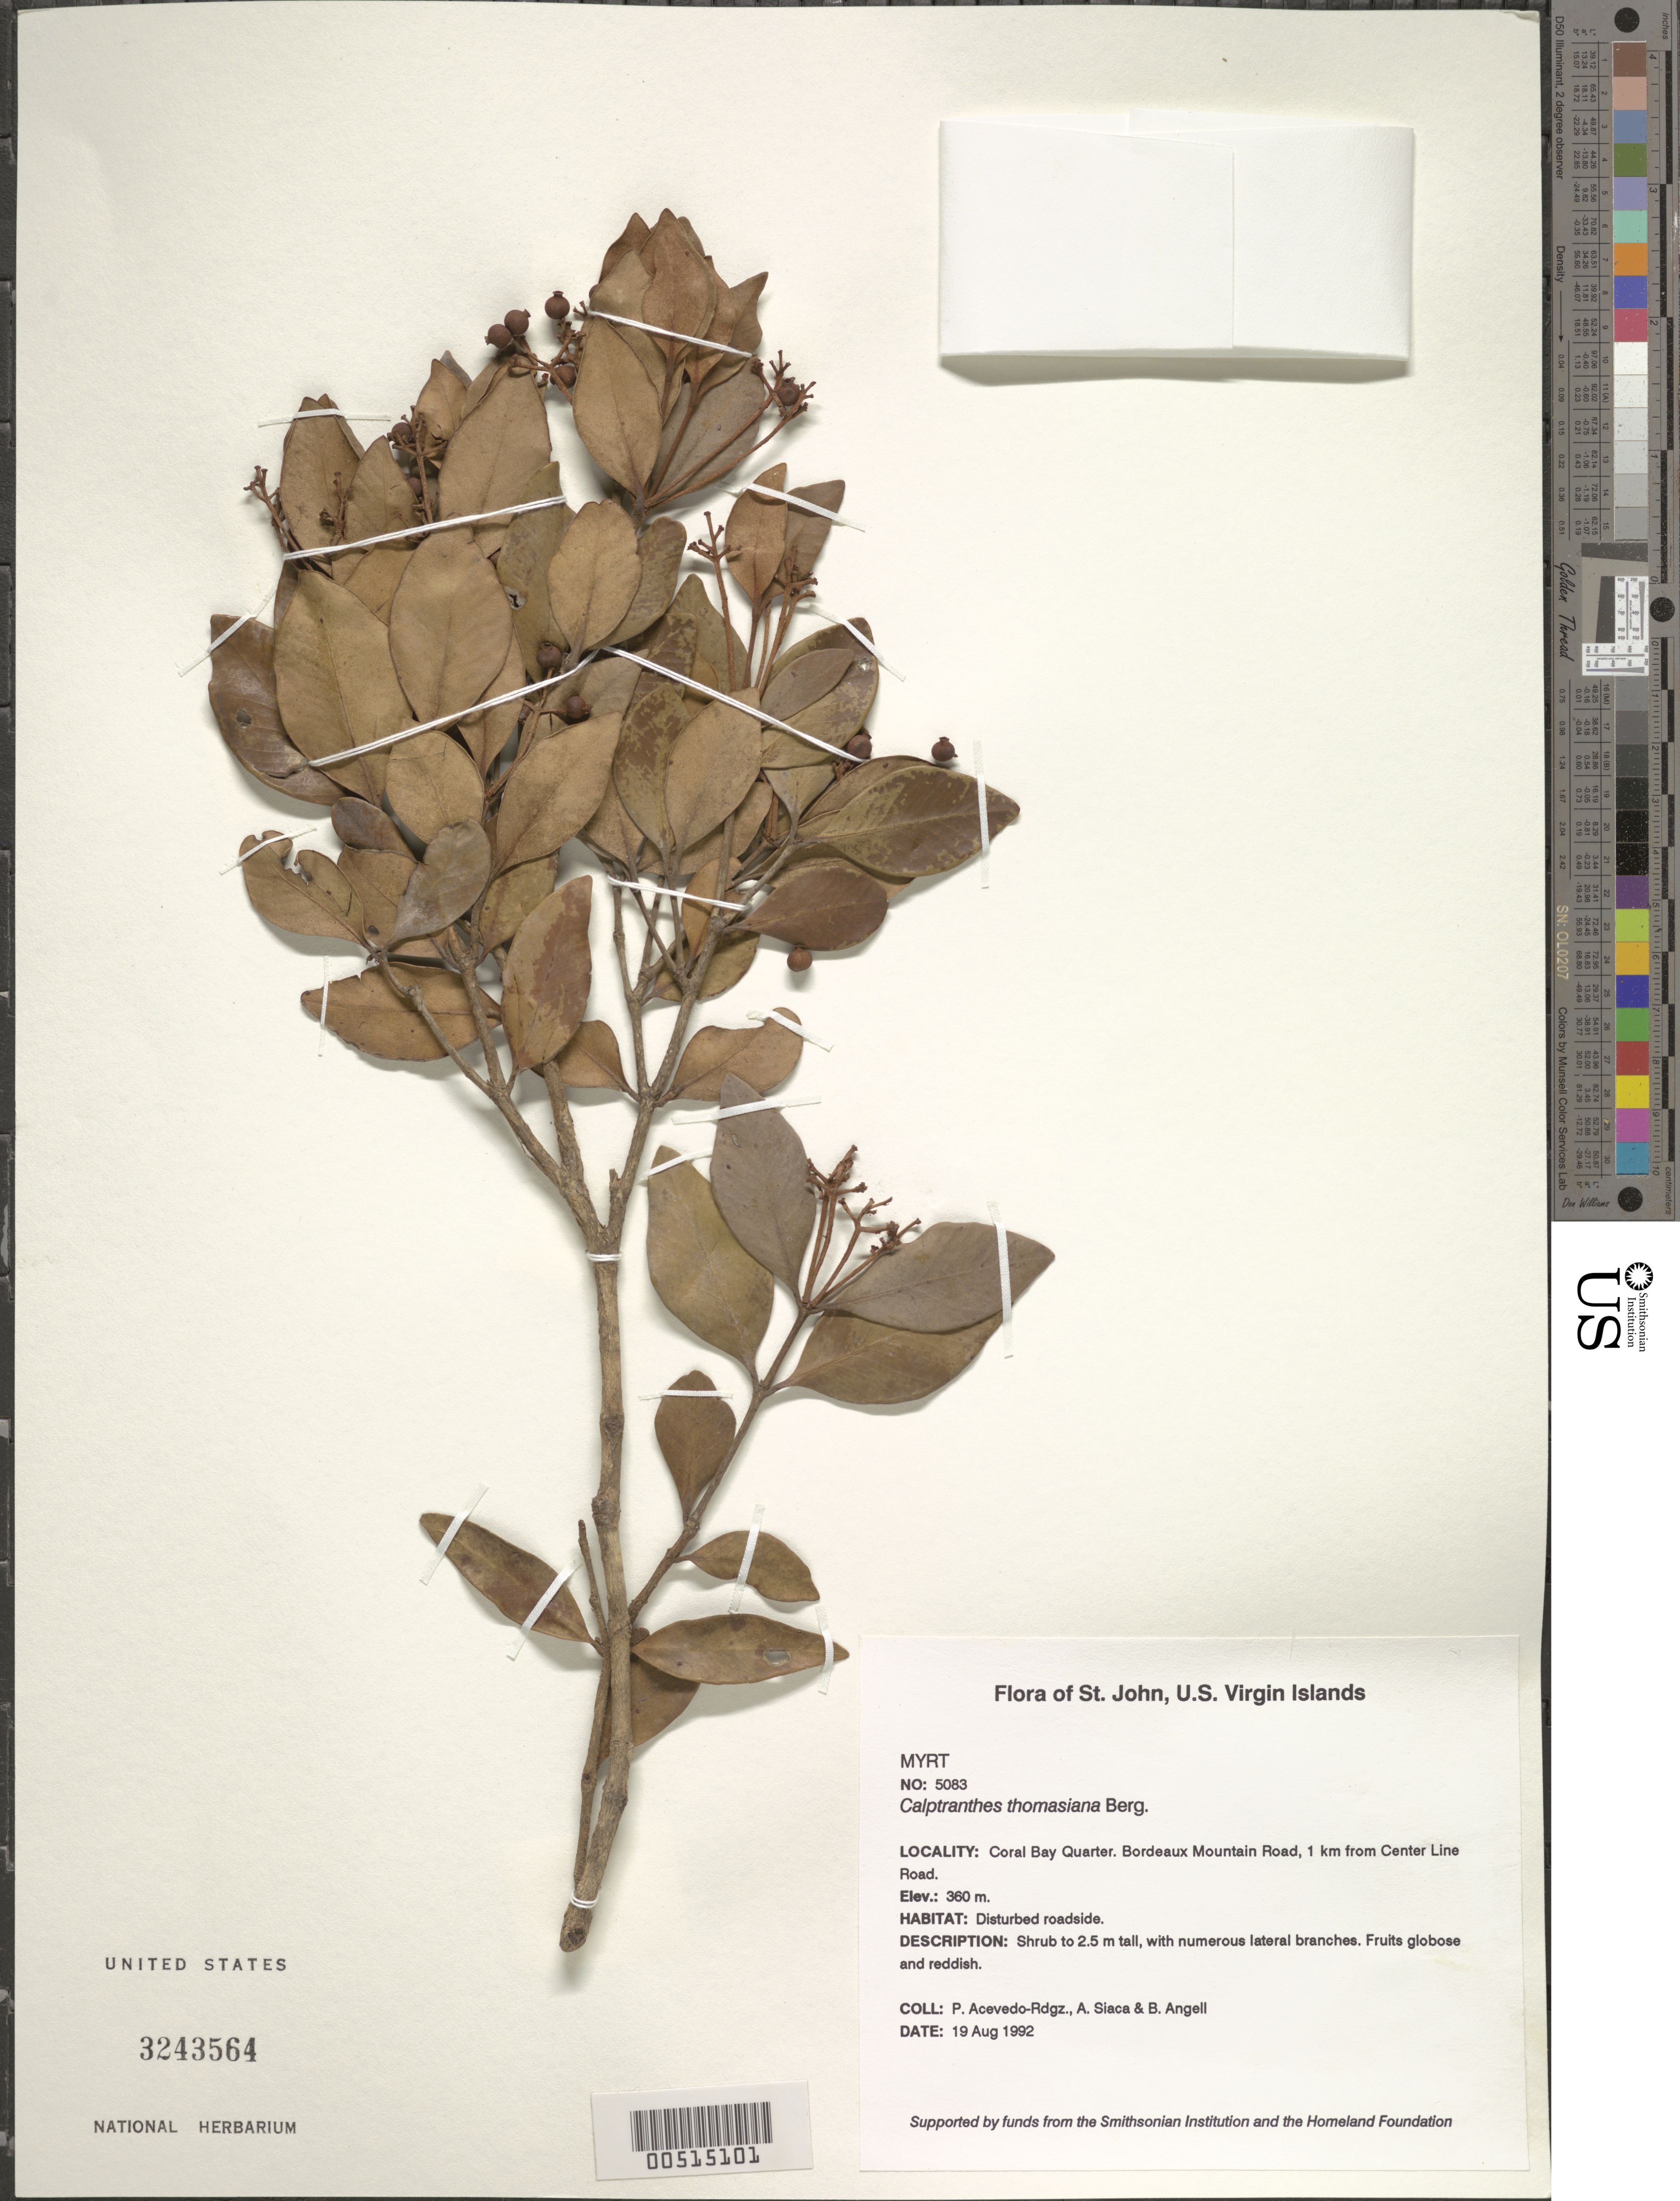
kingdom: Plantae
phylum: Tracheophyta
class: Magnoliopsida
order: Myrtales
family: Myrtaceae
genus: Myrcia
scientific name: Myrcia neothomasiana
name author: A.R. Lourenço & E. Lucas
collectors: P. Acevedo-Rodr., A. Siaca & Bobbi Angell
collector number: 5083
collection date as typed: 19 Aug 1992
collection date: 1992-08-19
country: U.S. Virgin Islands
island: St. John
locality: Coral Bay Quarter; along dirt road to Bordeaux Mountain., 1 km from Center Line Road.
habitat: Disturbed roadside.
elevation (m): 360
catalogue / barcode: US 3243564